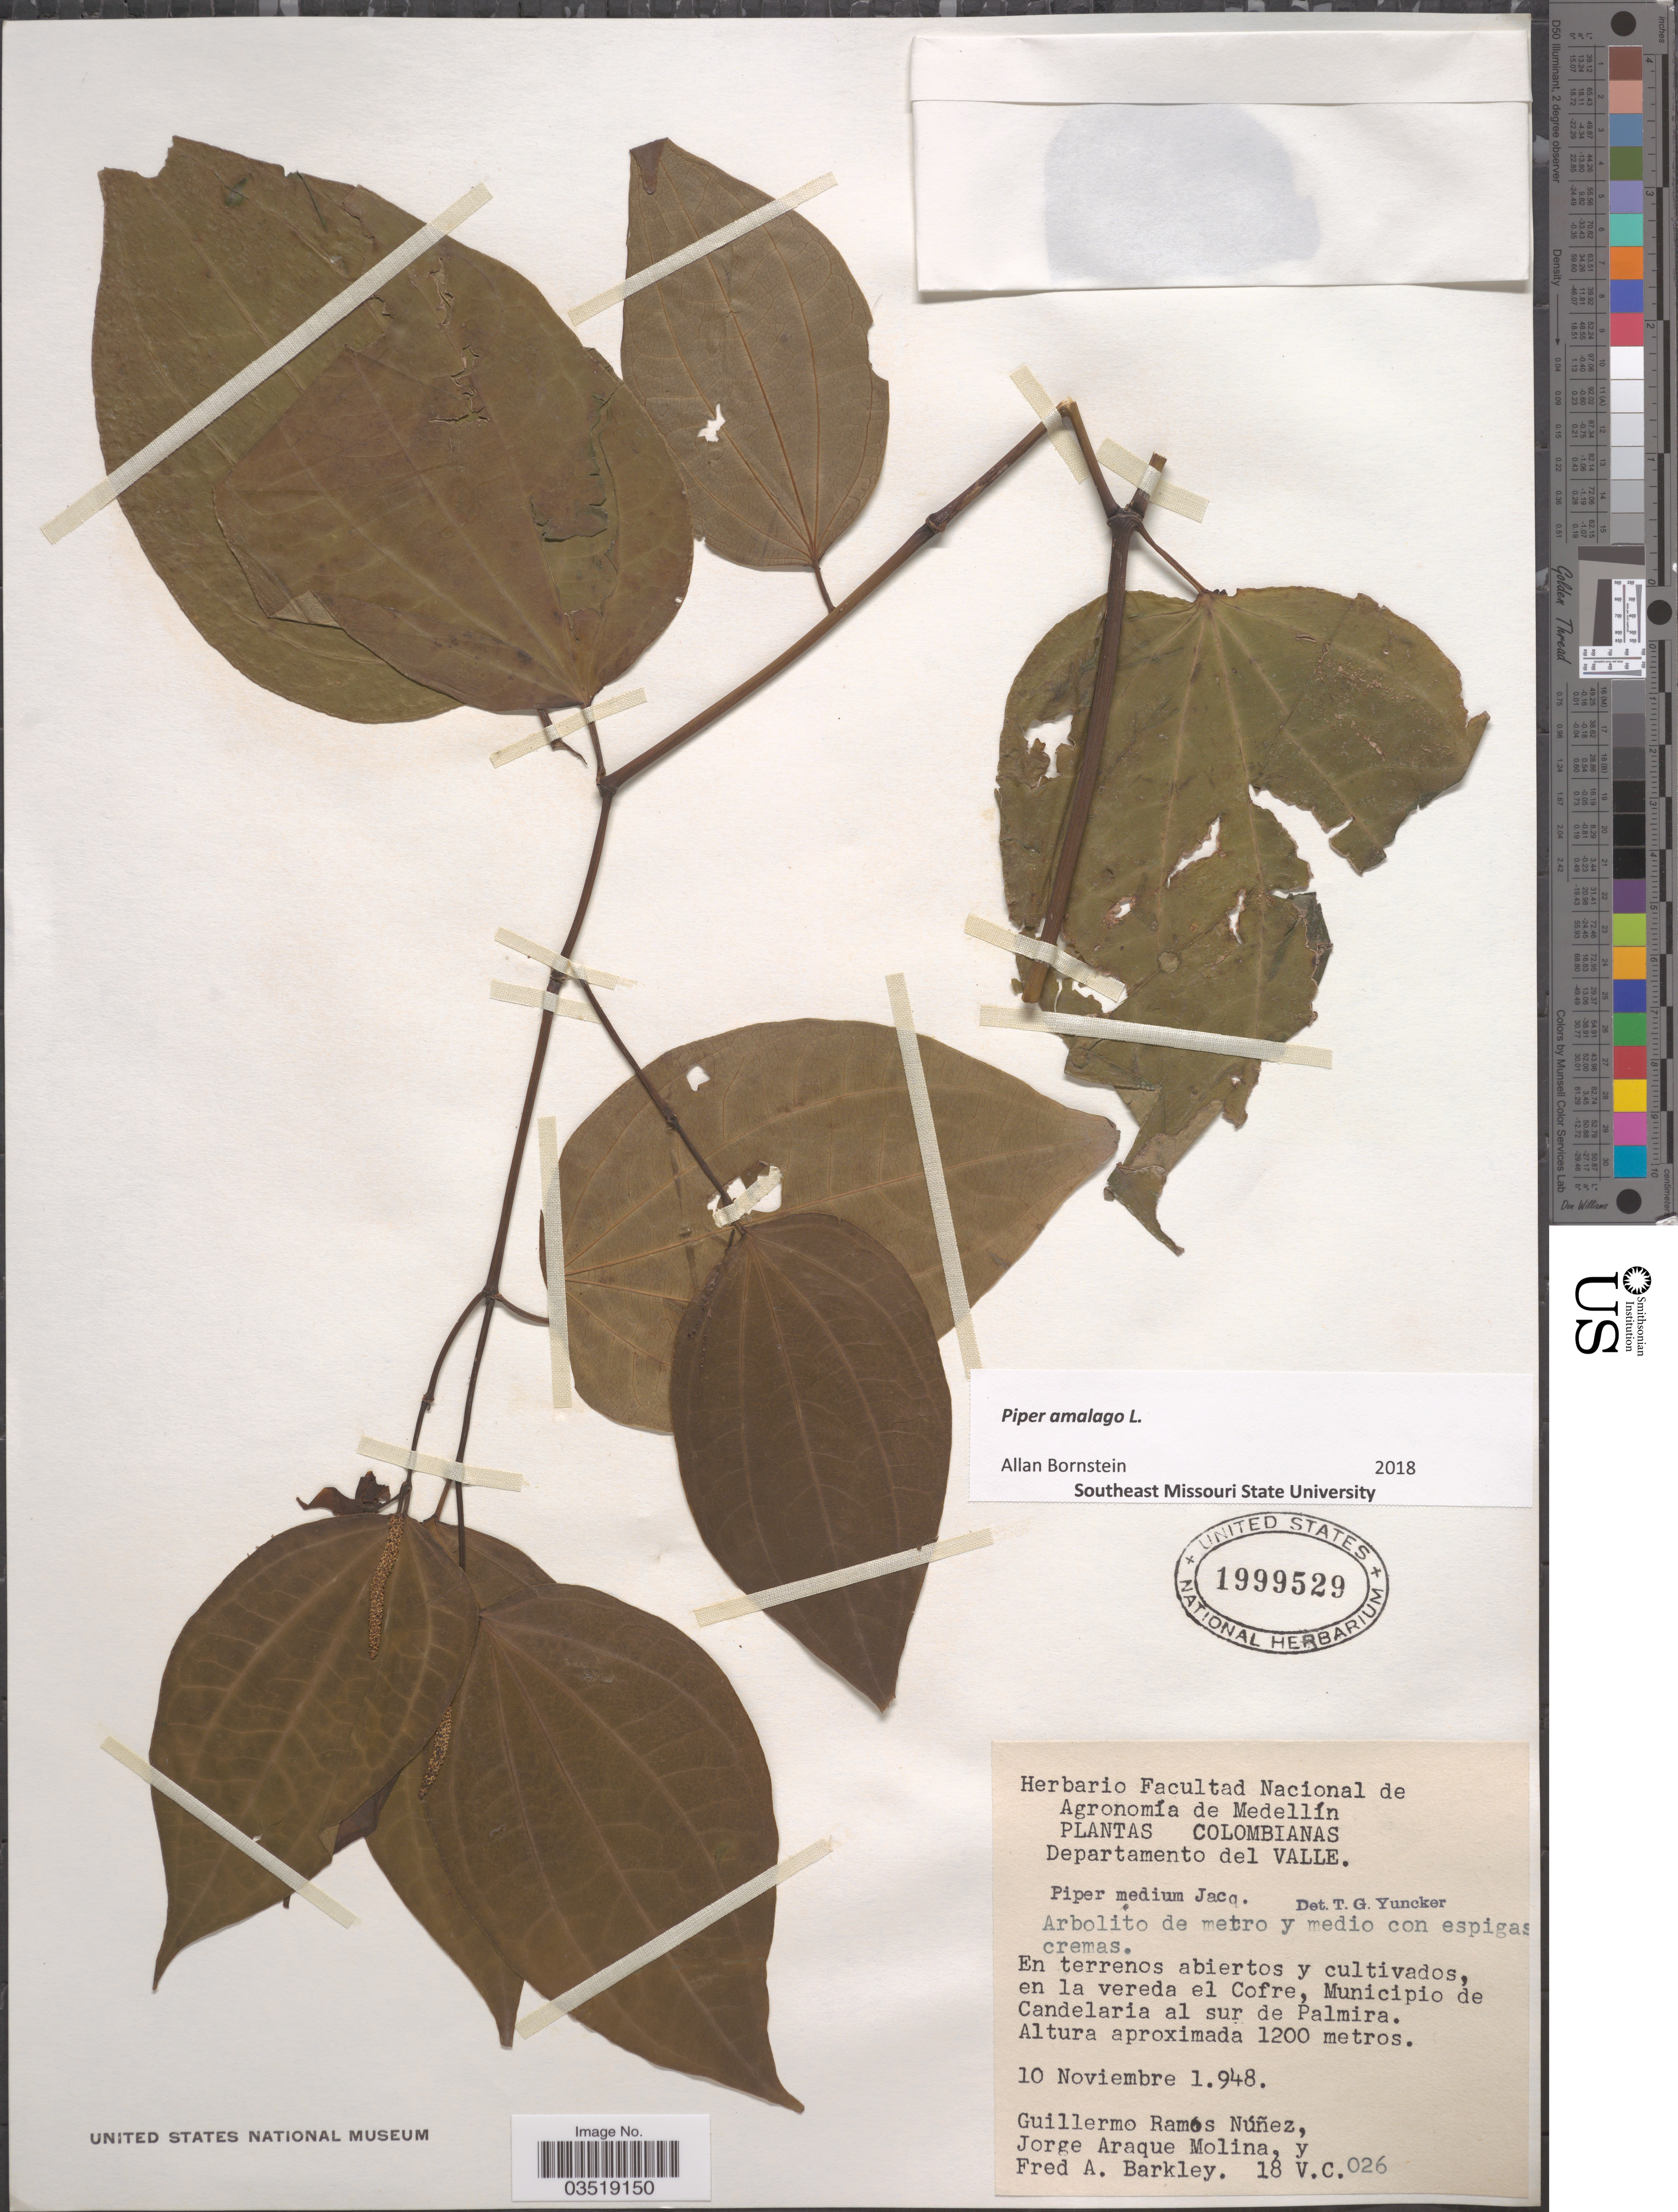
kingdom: Plantae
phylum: Tracheophyta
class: Magnoliopsida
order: Piperales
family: Piperaceae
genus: Piper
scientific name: Piper amalago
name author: L.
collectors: G. Nuñez, J. A. Molina & F. A. Barkley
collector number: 18 V.C. 026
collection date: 1948-11-10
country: Colombia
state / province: Valle del Cauca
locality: Departamento del Valle. En la vereda el Cofre, Municipio de Candelaria al sur de Palmira.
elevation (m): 1200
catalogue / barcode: US 1999529